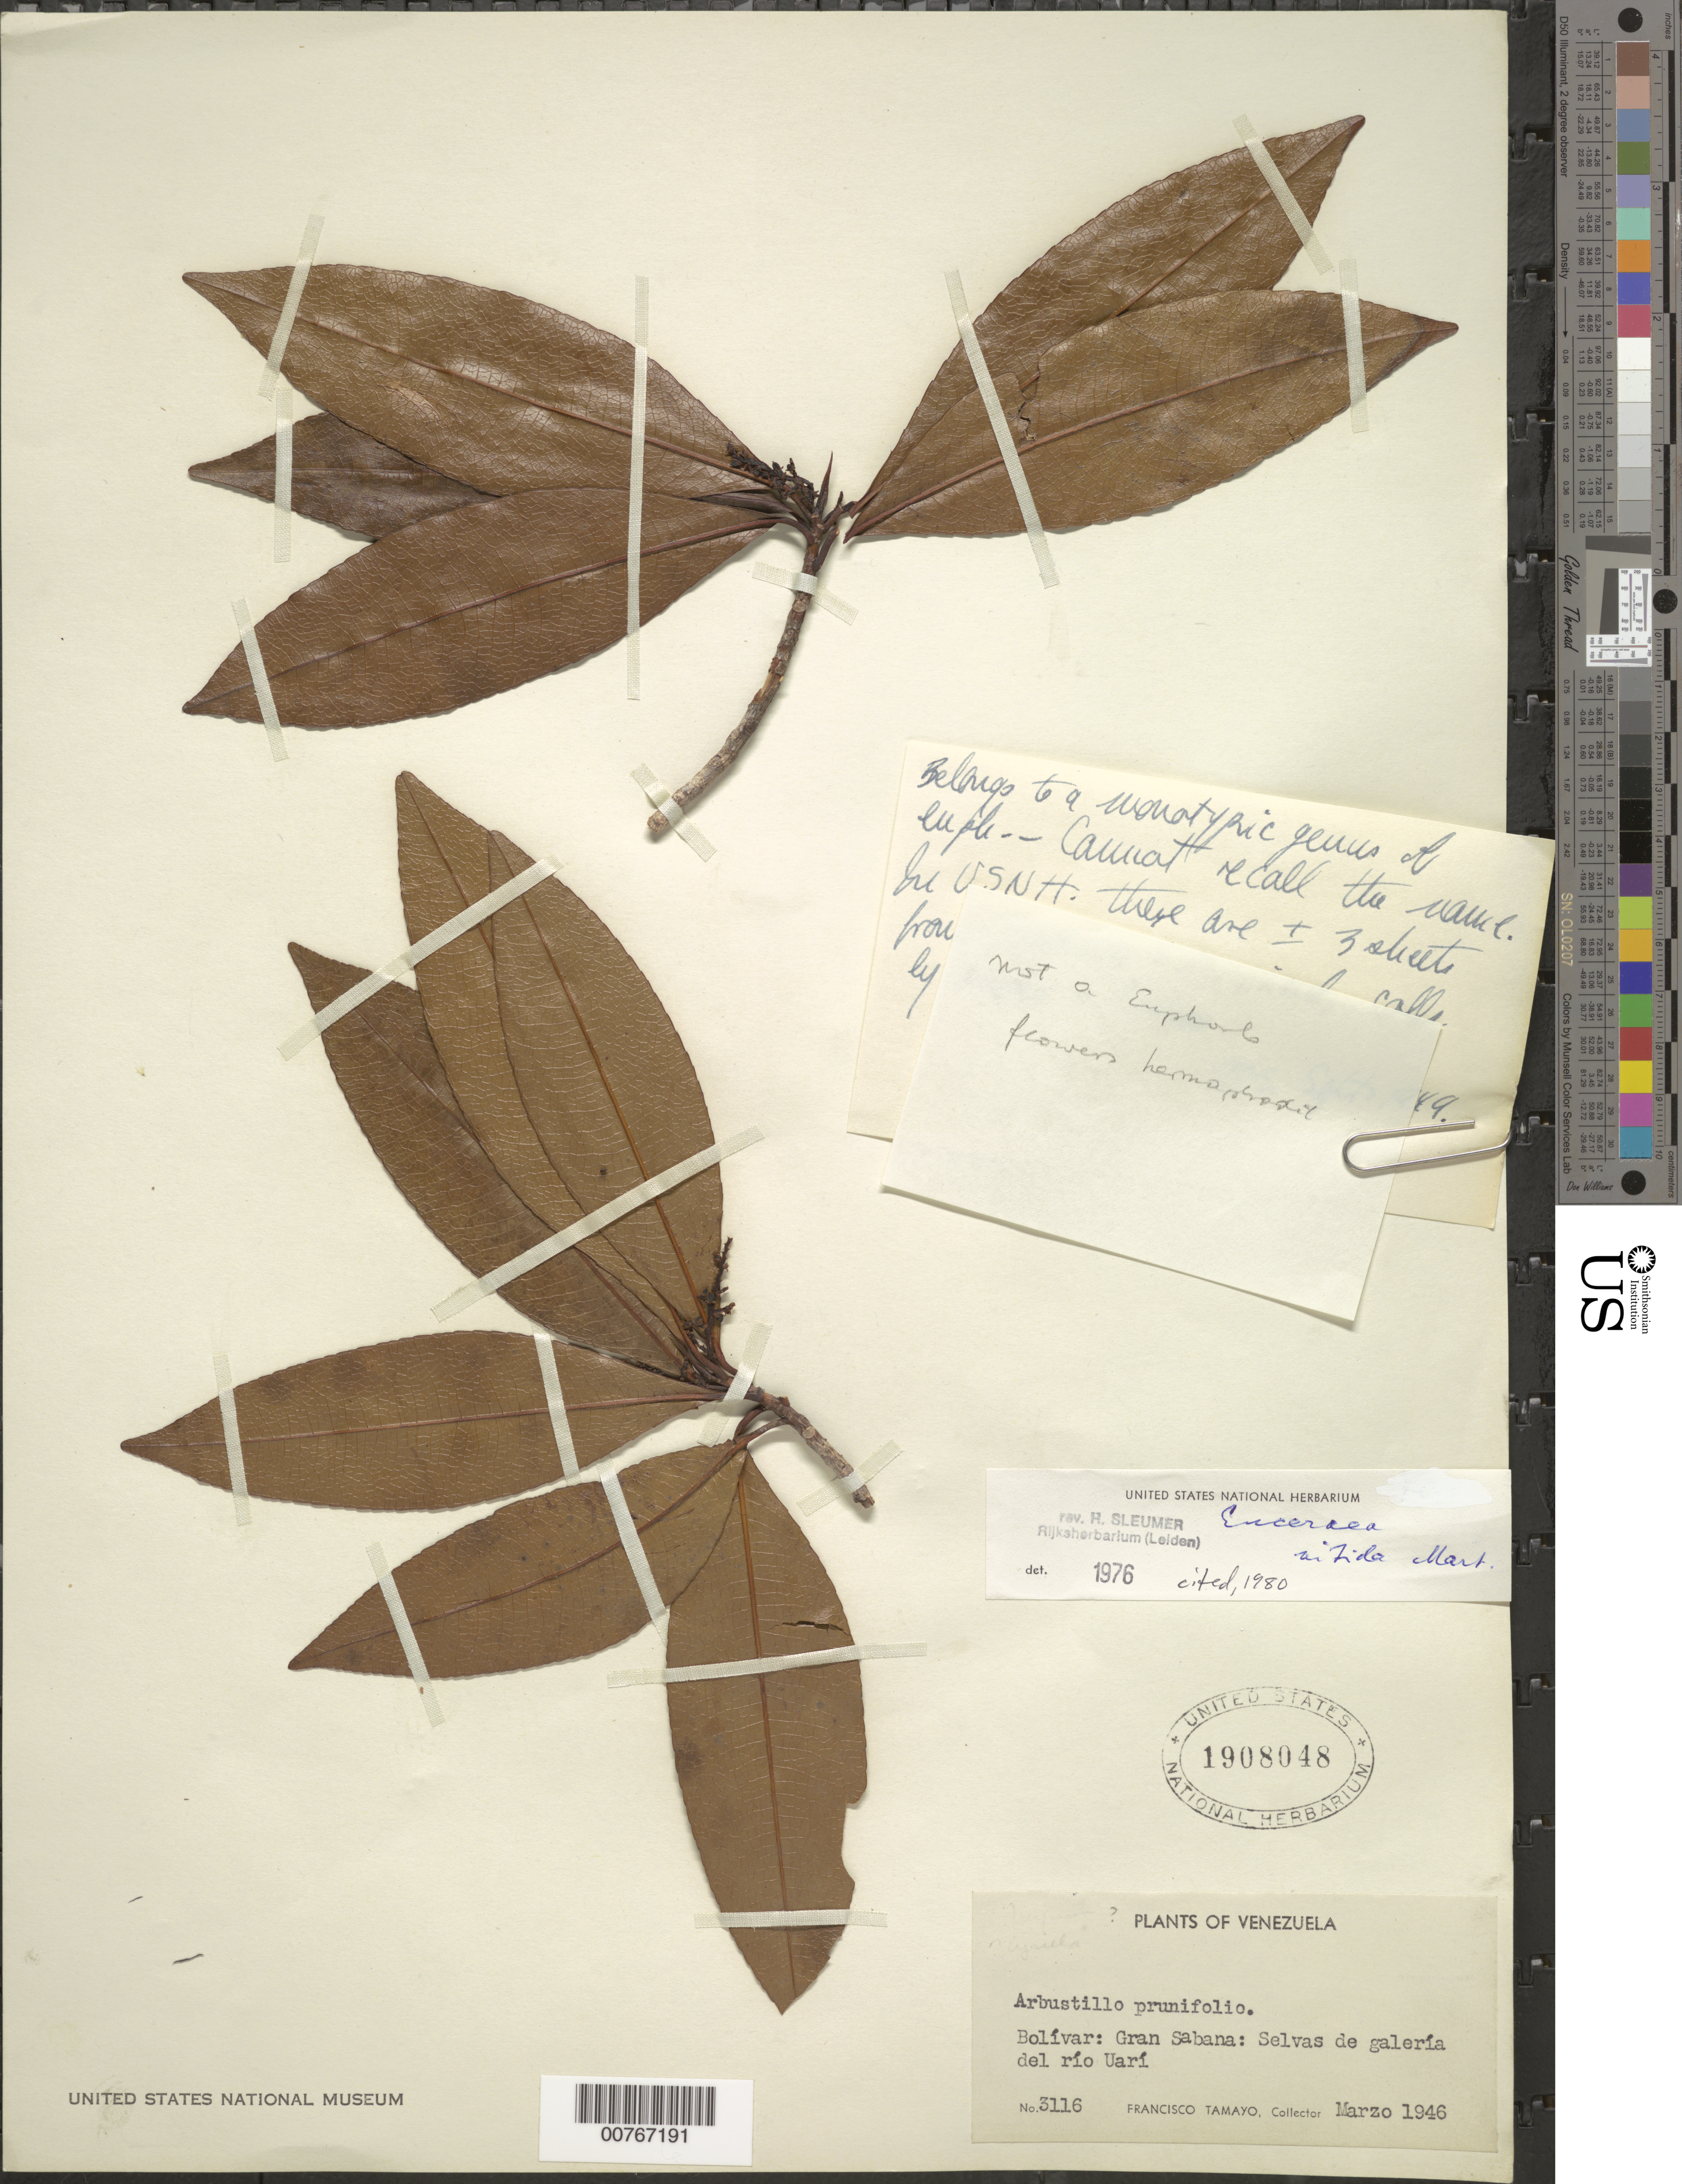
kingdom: Plantae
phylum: Tracheophyta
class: Magnoliopsida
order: Malpighiales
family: Salicaceae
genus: Casearia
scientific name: Casearia euceraea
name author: Mestier et al.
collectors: F. Tamayo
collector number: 3116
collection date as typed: Mar-46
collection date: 1946-03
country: Venezuela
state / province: Bolívar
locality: Gran Sabana, Río Uarí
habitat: Gallery forest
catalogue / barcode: US 1908048